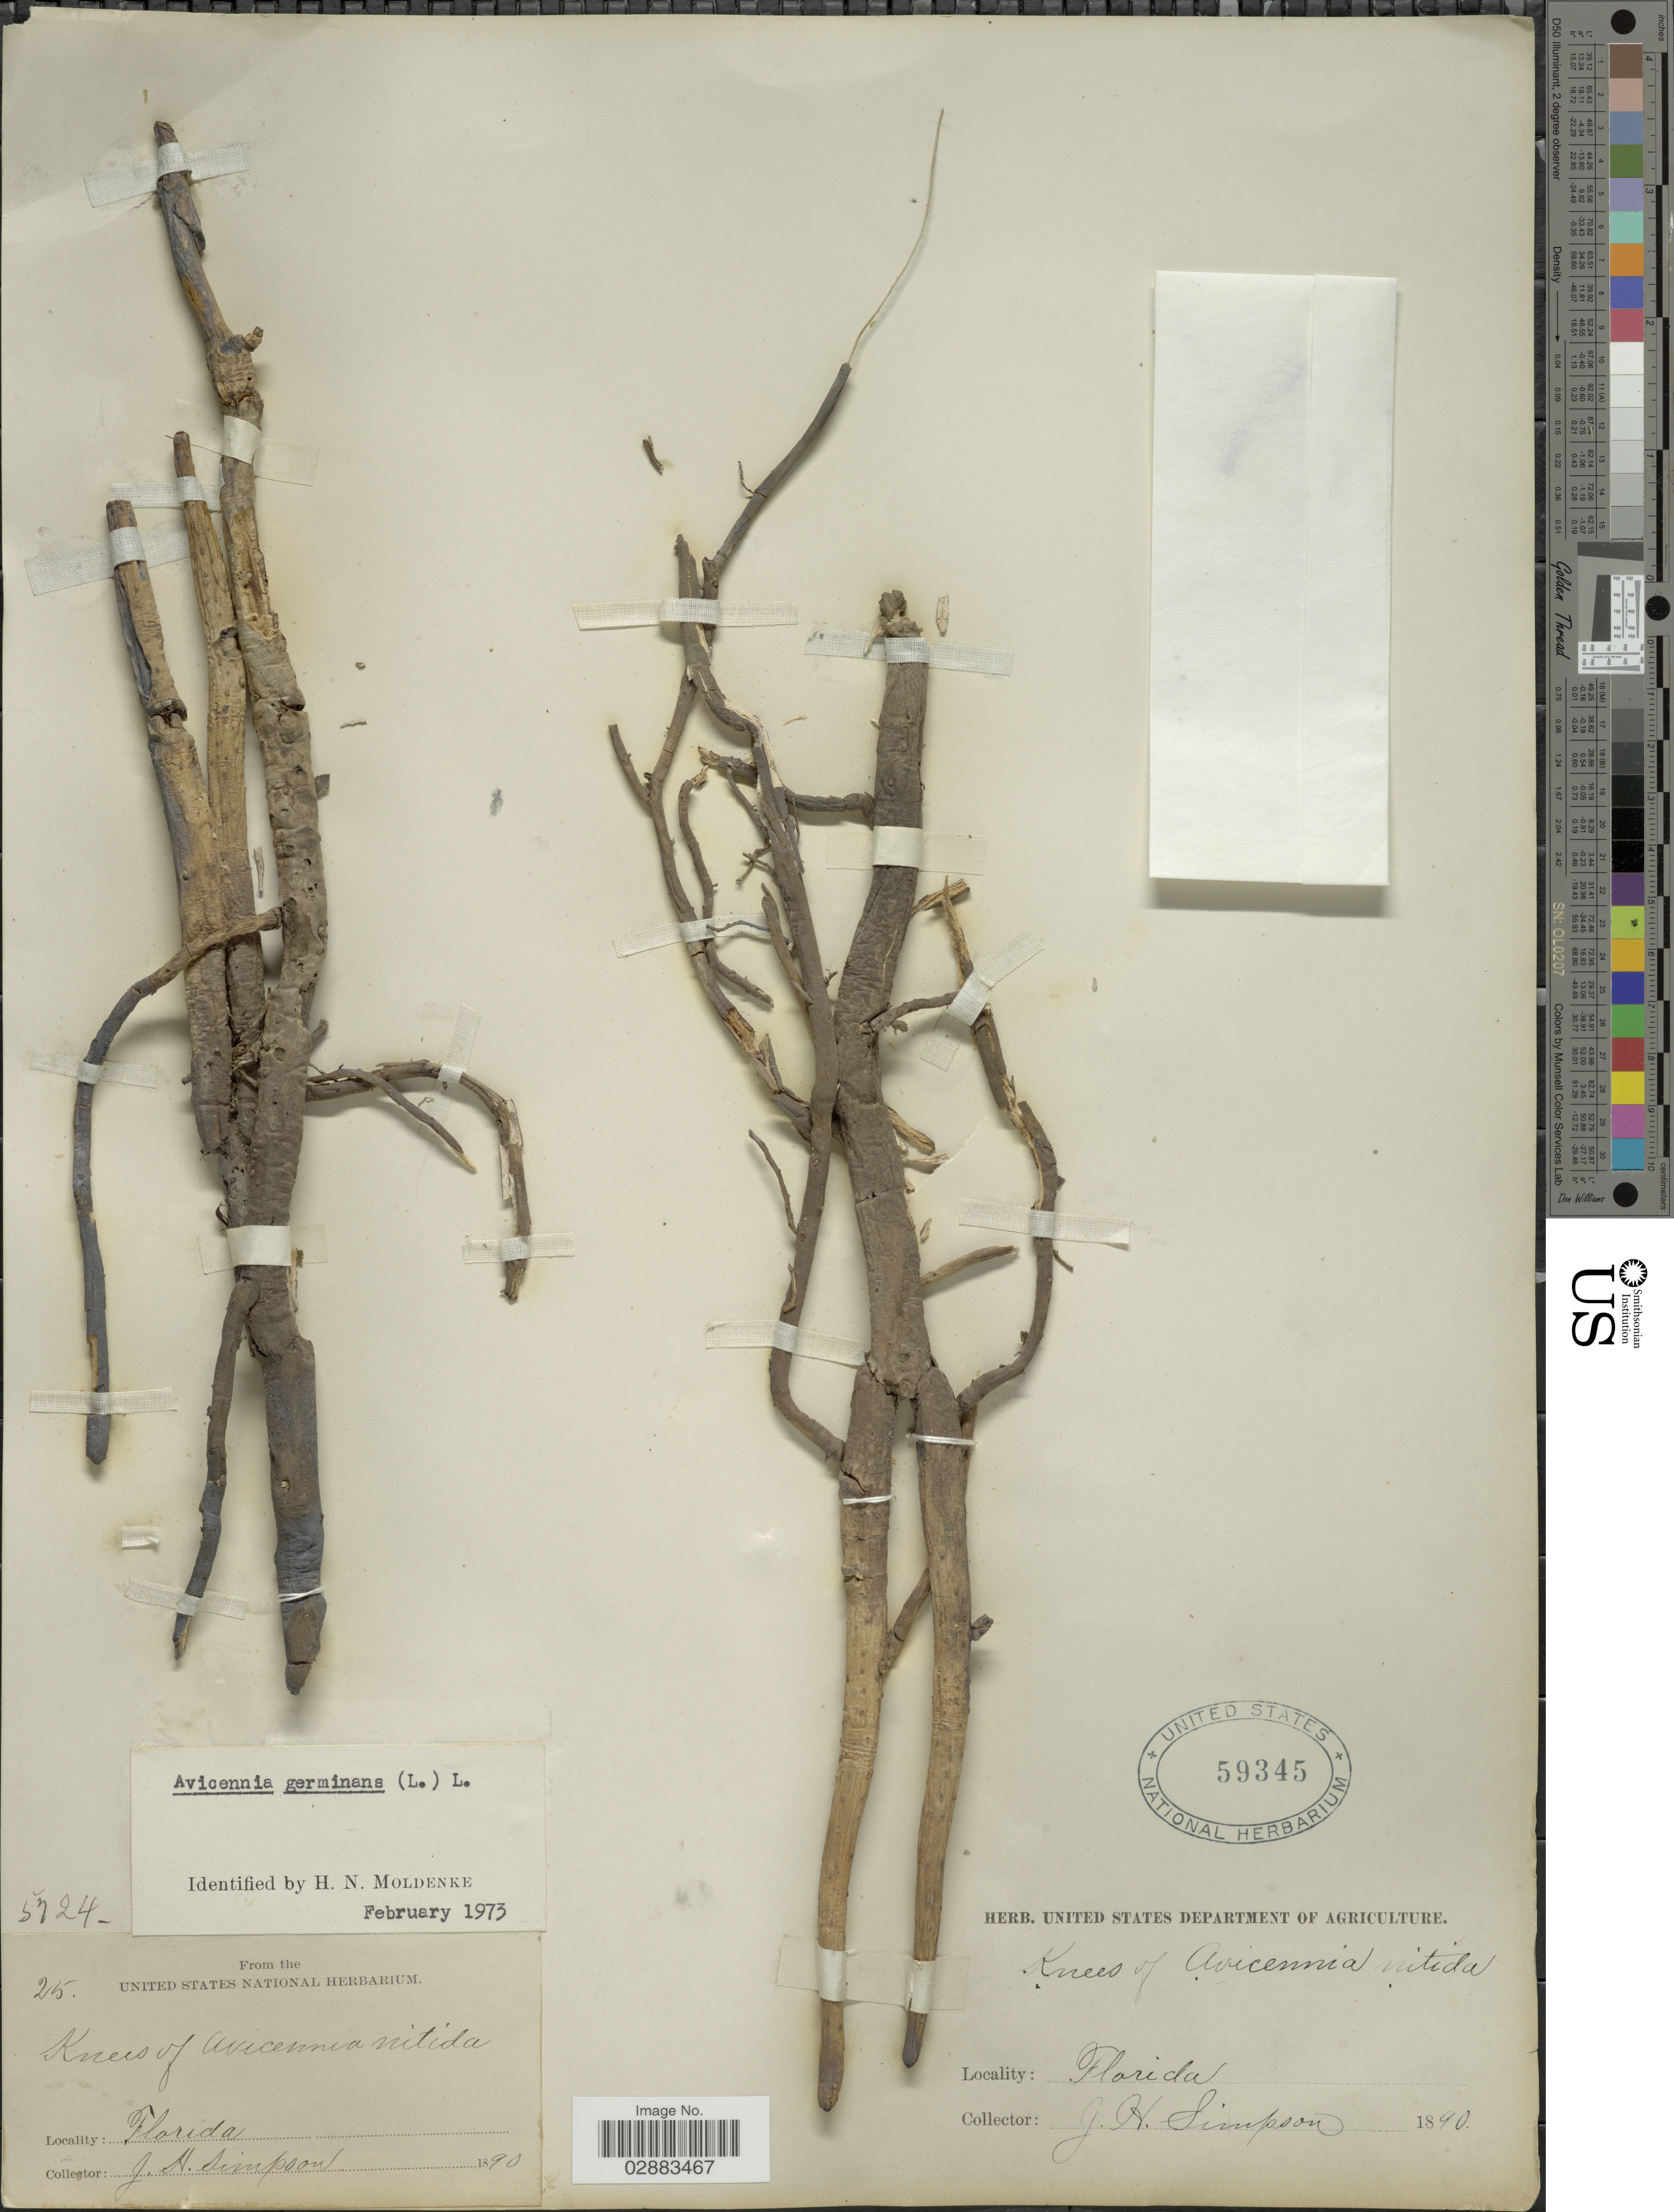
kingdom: Plantae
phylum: Tracheophyta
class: Magnoliopsida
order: Lamiales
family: Acanthaceae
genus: Avicennia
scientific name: Avicennia germinans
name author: (L.) L.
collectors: J. H. Simpson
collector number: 25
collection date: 1890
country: United States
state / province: Florida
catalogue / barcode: US 59345